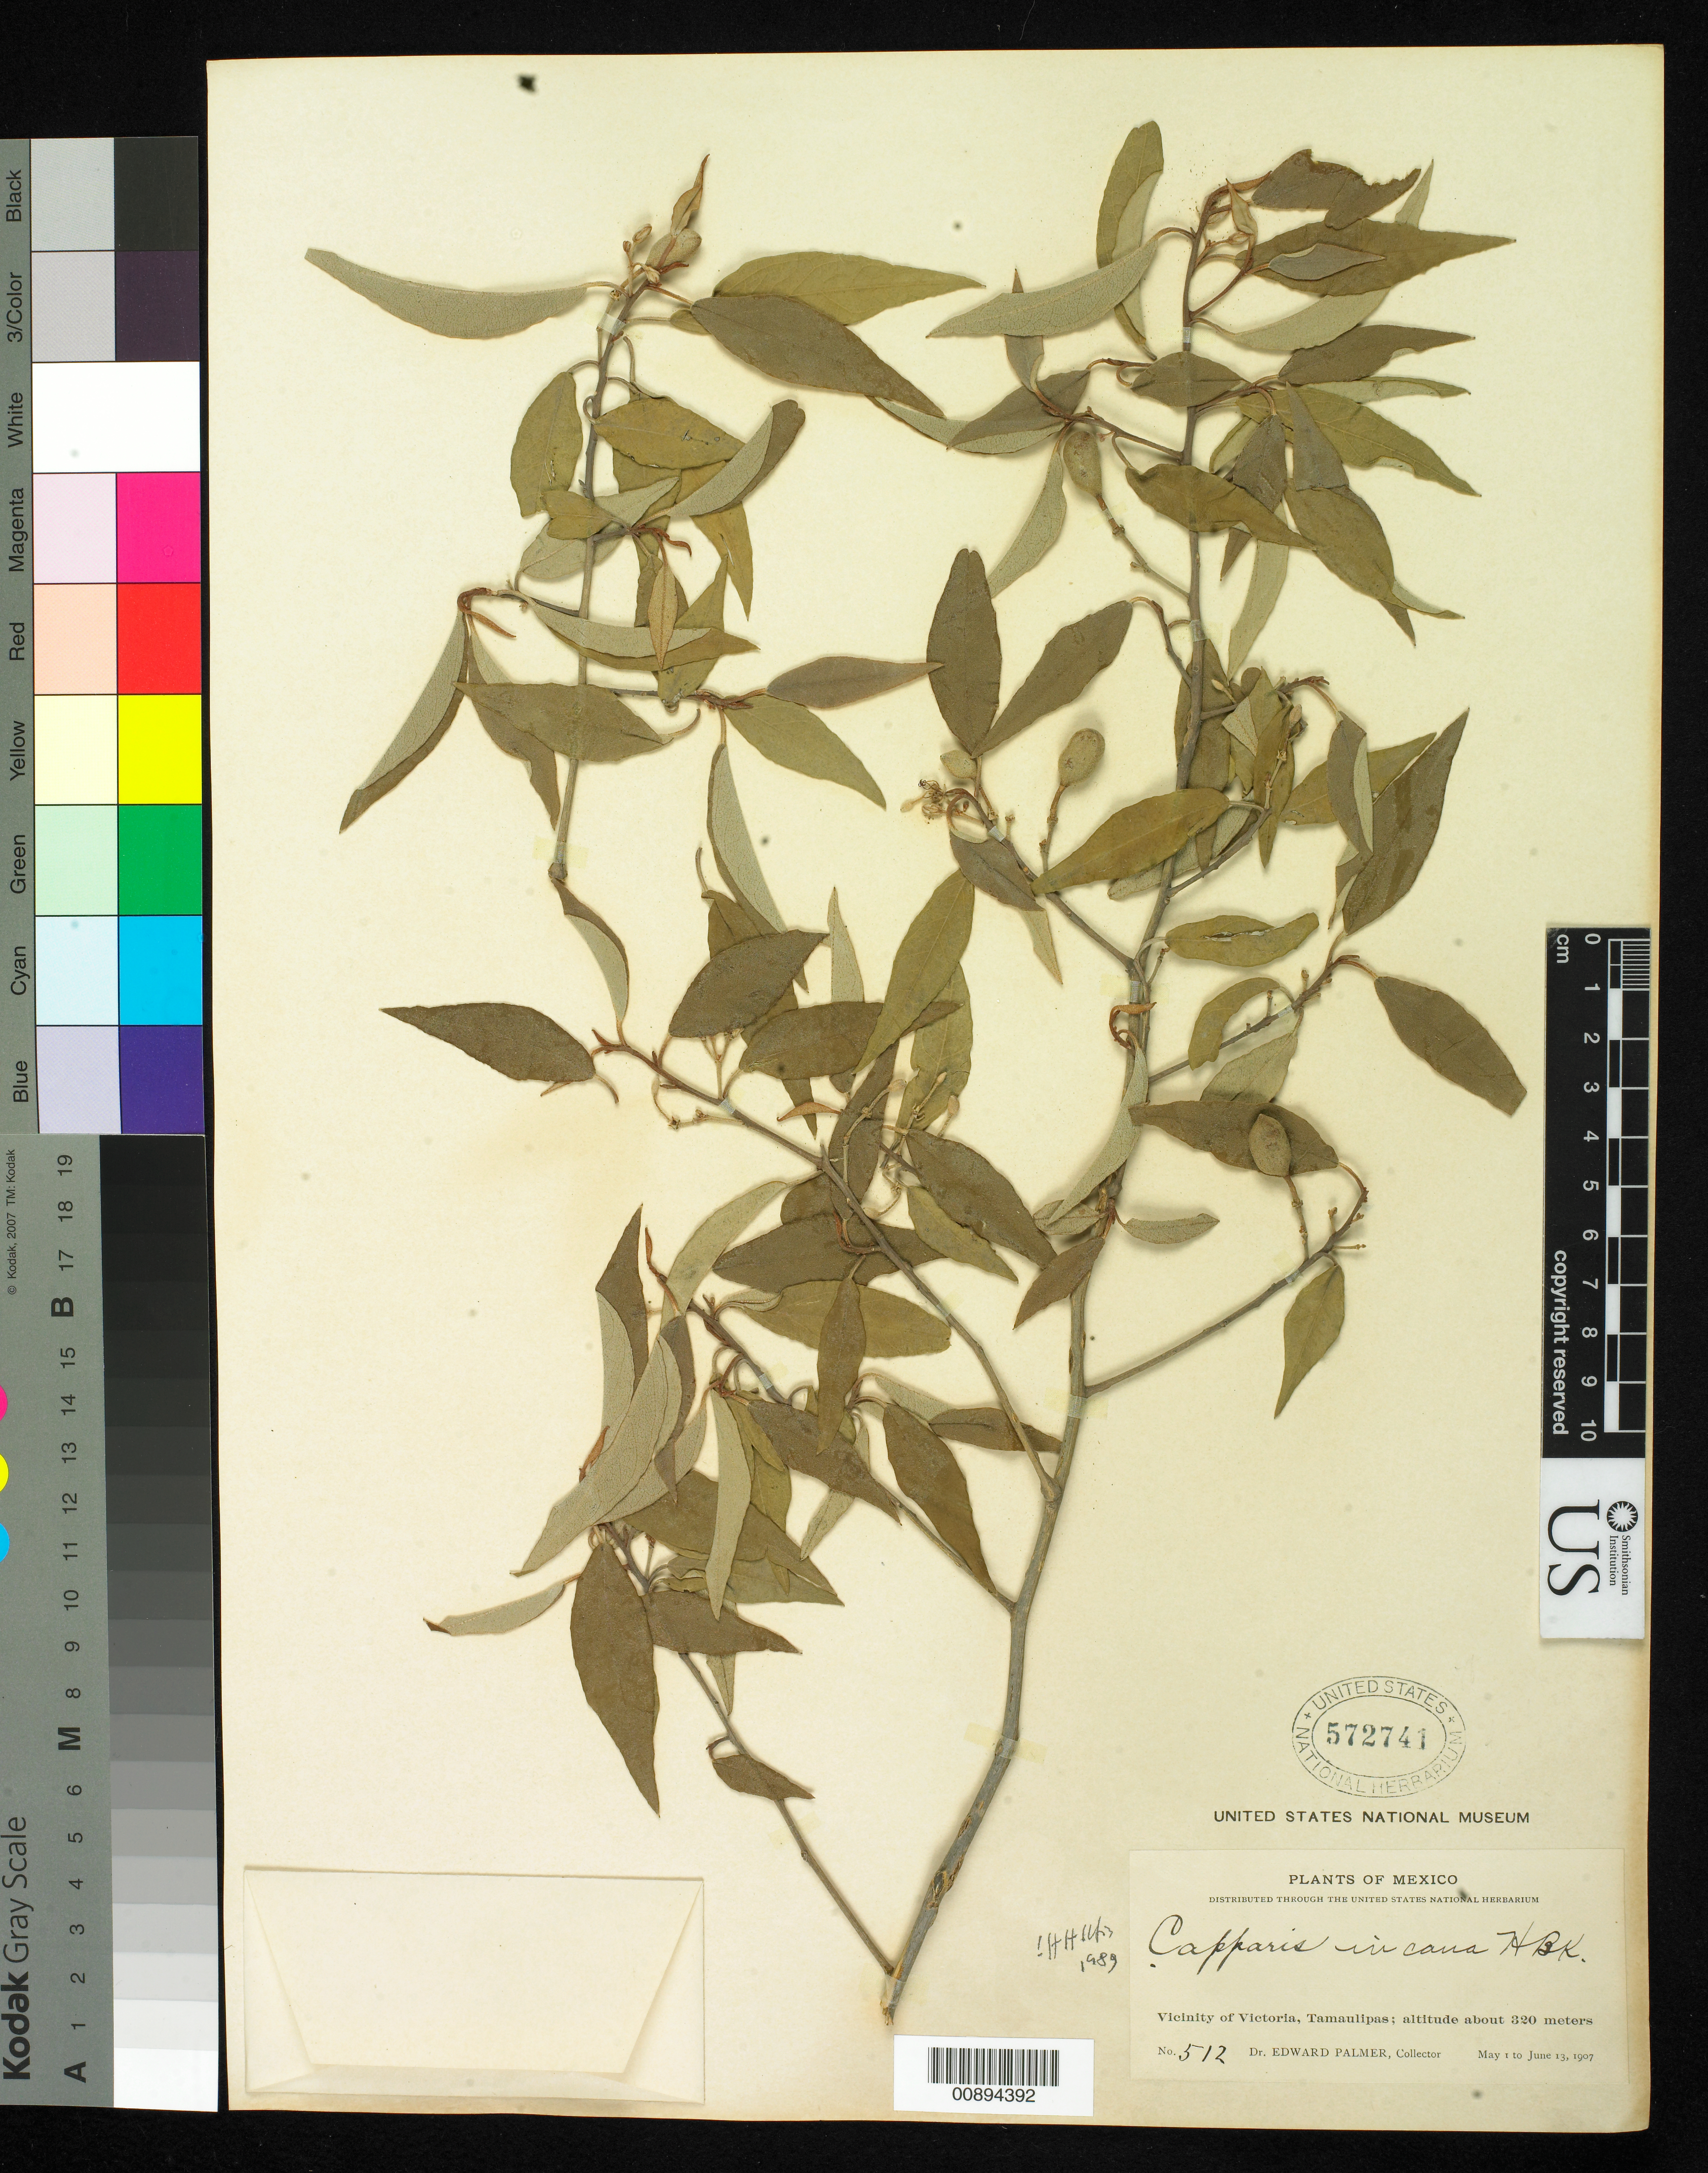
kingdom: Plantae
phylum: Tracheophyta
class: Magnoliopsida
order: Brassicales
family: Capparaceae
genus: Capparis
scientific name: Capparis incana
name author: Kunth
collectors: E. Palmer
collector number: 512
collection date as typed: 01 May 1907 to 13 Jun 1907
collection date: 1907-05-01/1907-06-13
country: Mexico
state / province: Tamaulipas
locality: Vicinity of Victoria.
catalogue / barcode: US 572741